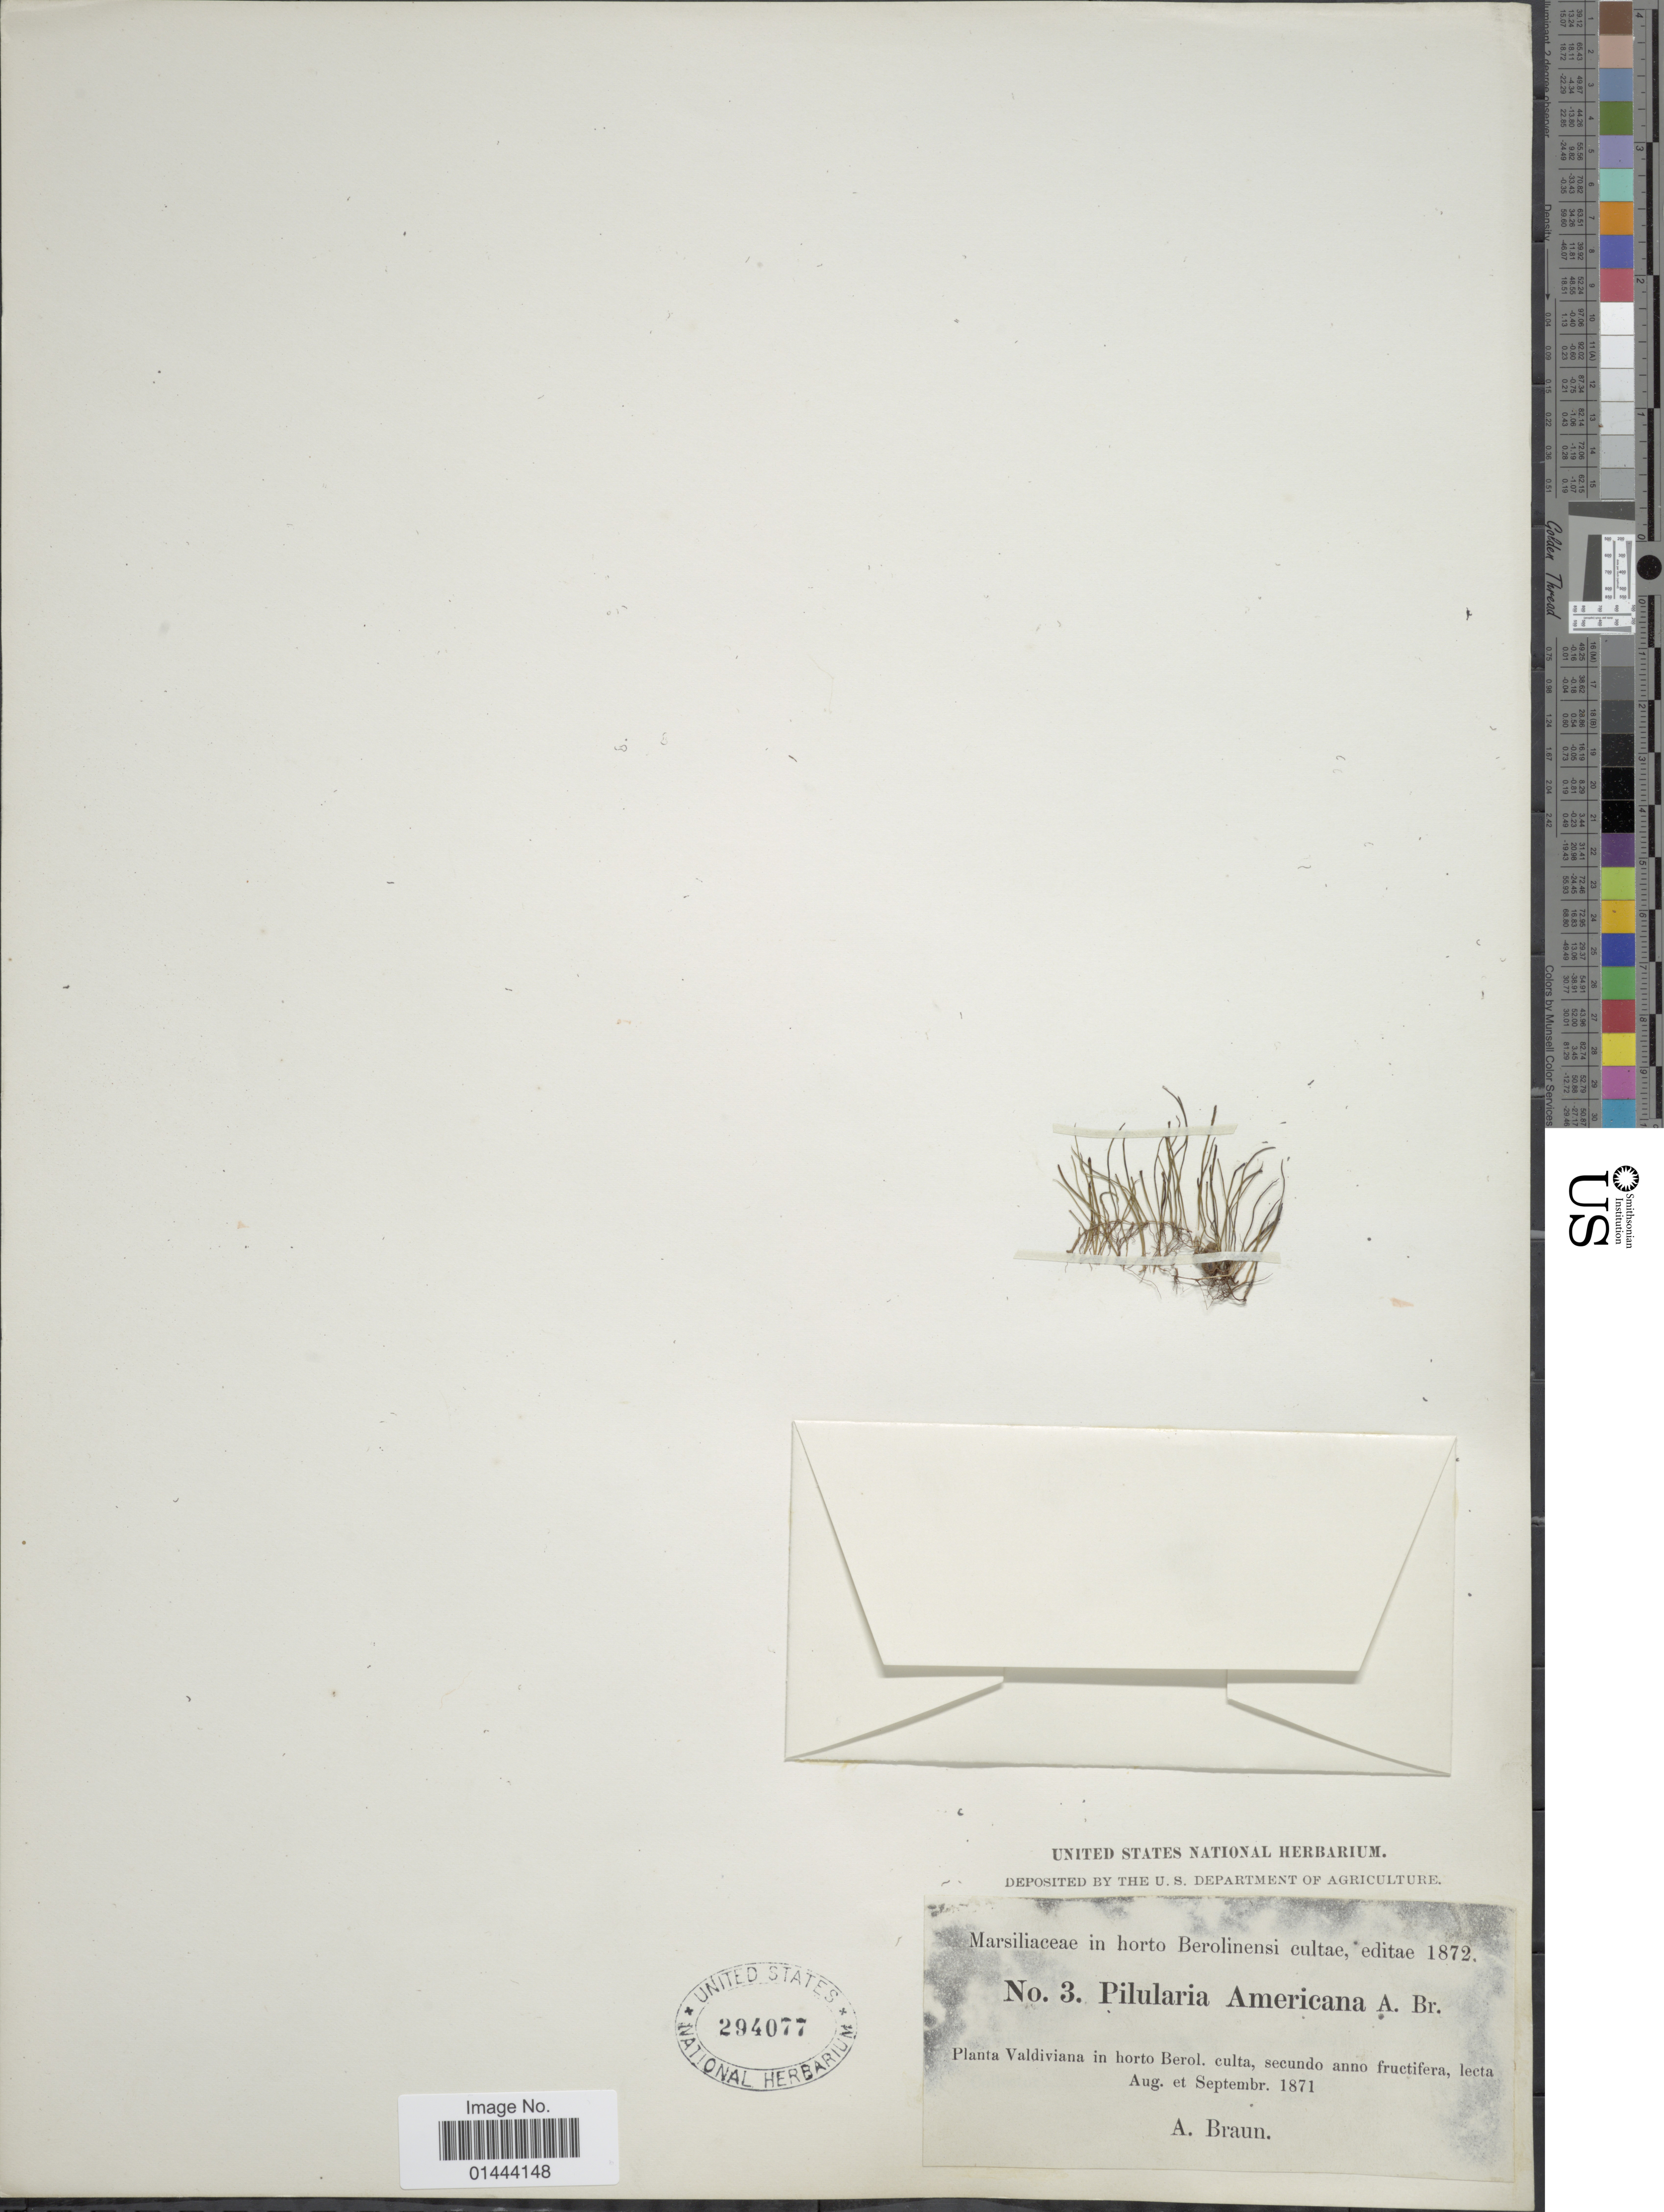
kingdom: Plantae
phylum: Tracheophyta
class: Polypodiopsida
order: Salviniales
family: Marsileaceae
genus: Pilularia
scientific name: Pilularia americana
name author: A. Braun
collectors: A. Braun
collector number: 3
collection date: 1871-08/1871-09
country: Germany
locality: Valdiviana in horto Berol.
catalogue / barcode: US 294077